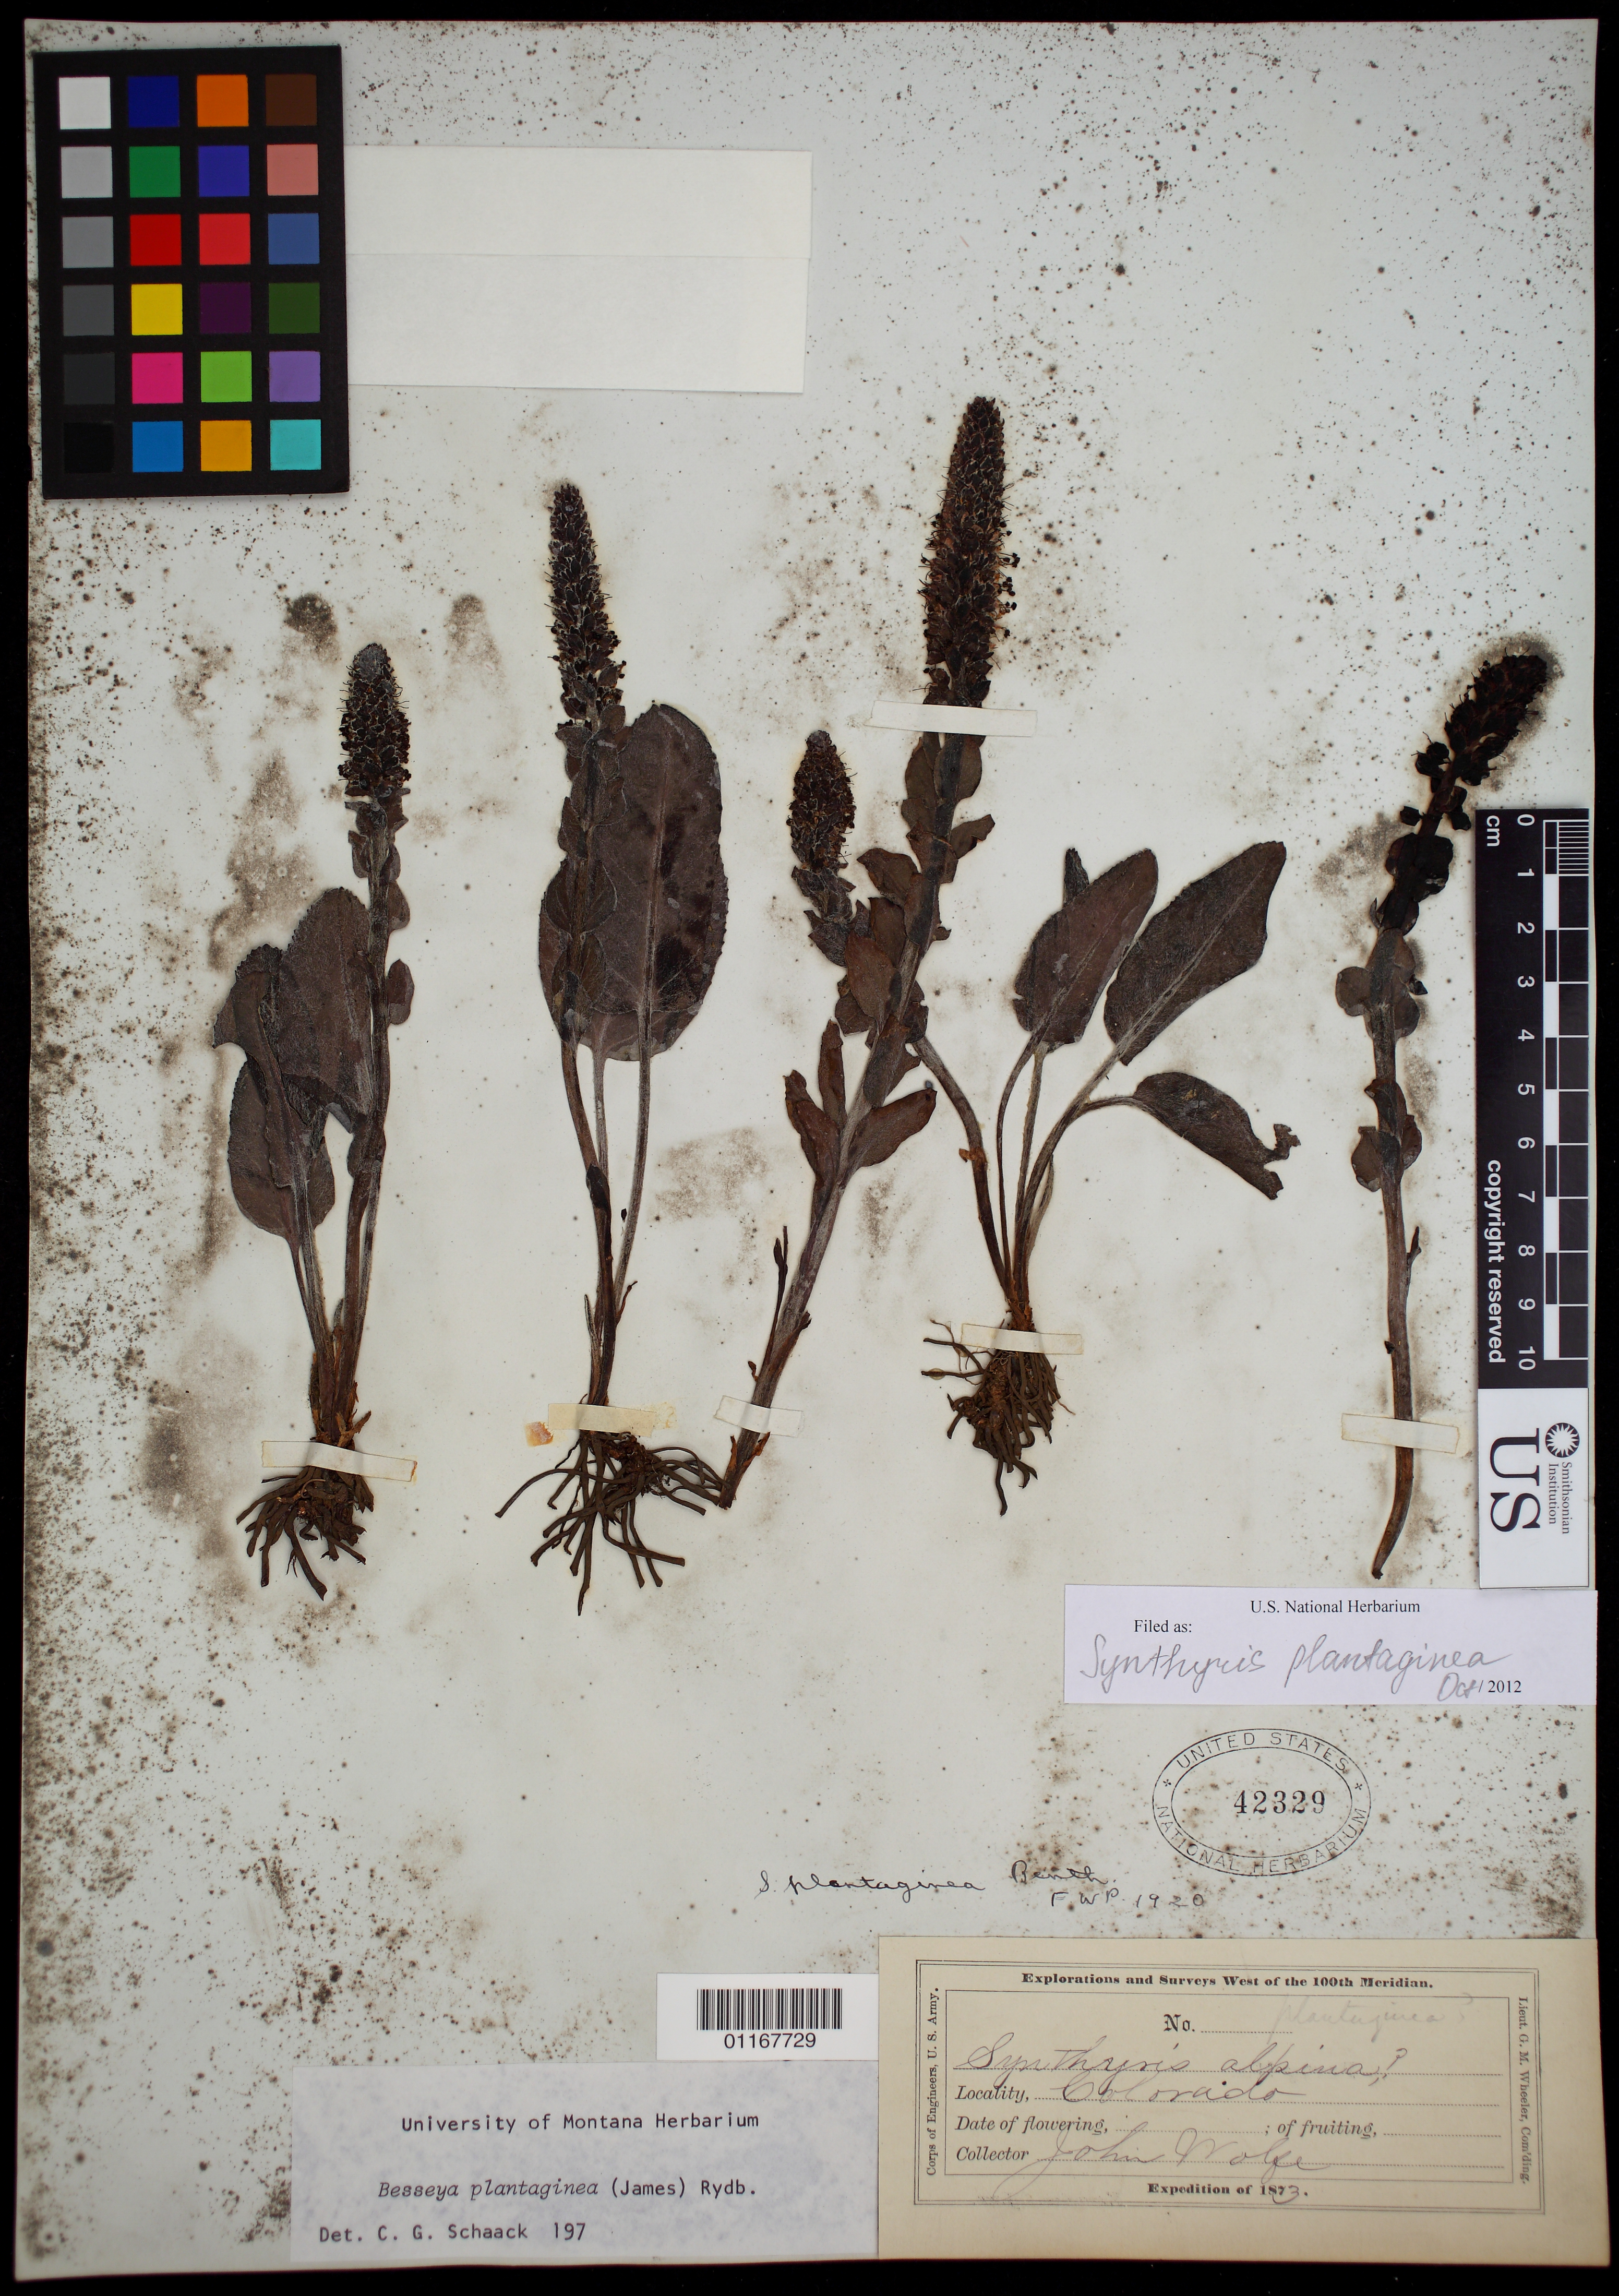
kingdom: Plantae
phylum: Tracheophyta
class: Magnoliopsida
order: Lamiales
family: Plantaginaceae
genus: Synthyris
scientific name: Synthyris plantaginea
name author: (E. James) Benth.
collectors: J. Wolf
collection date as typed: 1873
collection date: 1873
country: United States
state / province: Colorado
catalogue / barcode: US 42329